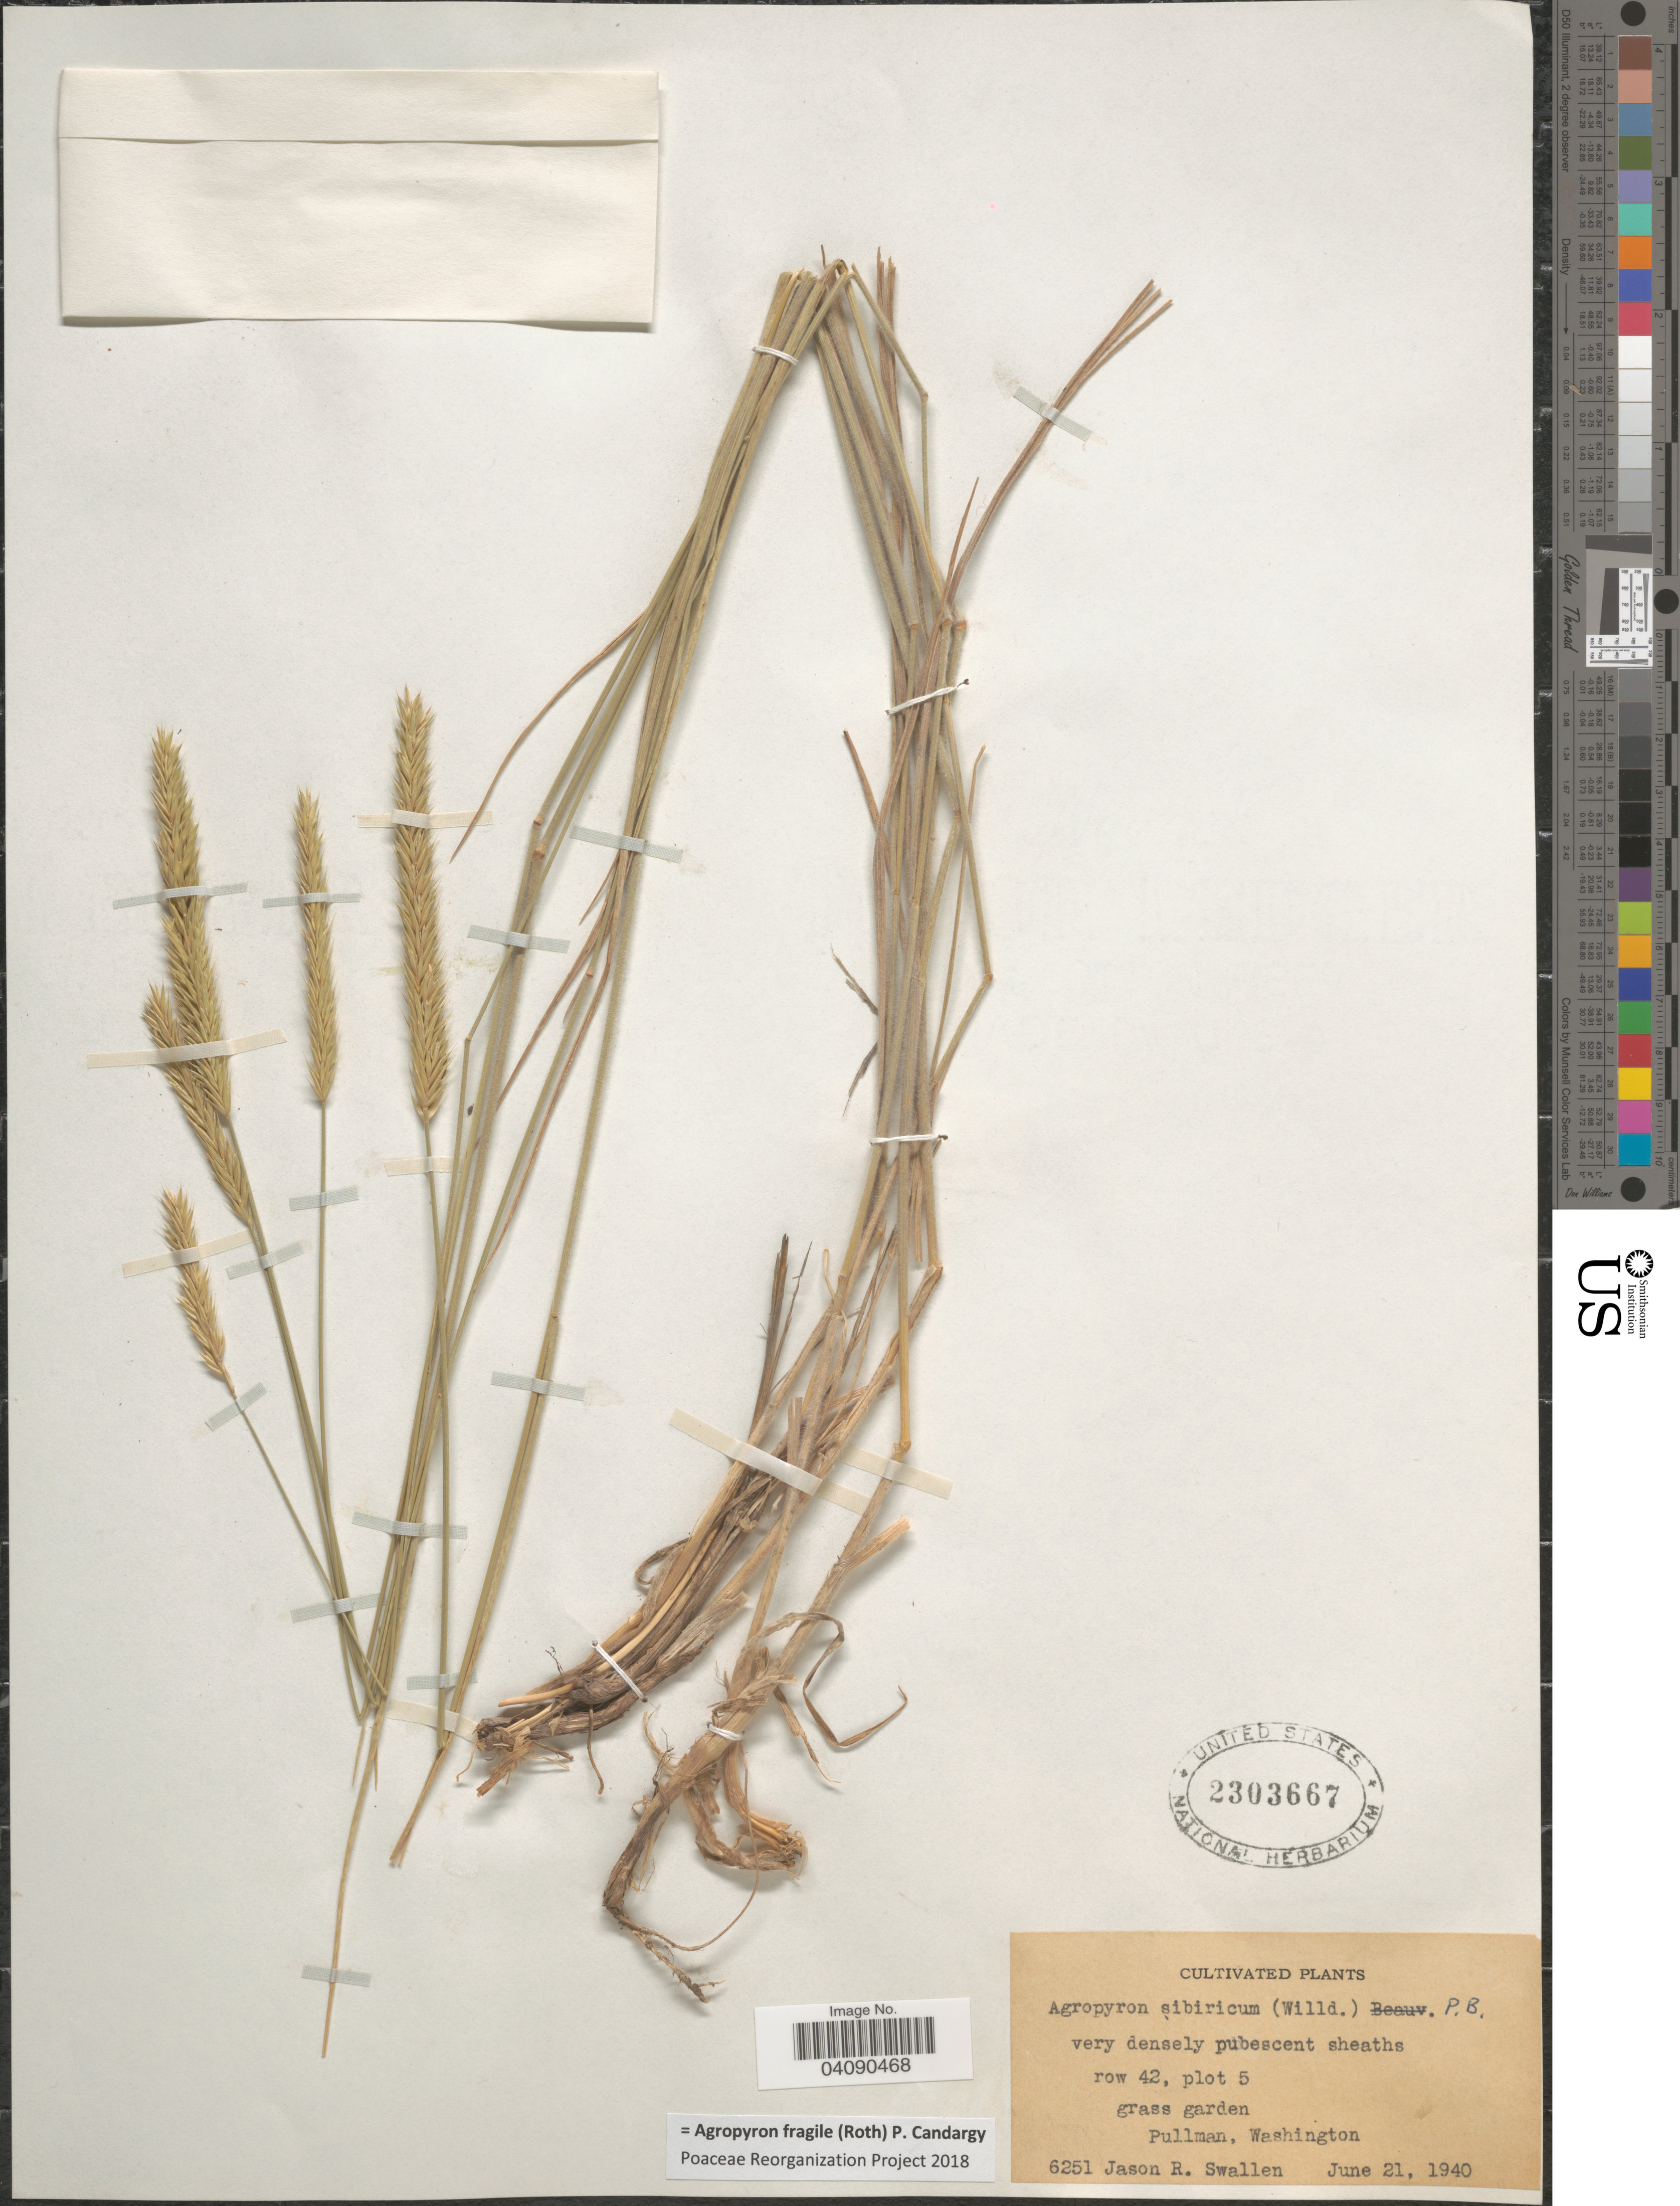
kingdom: Plantae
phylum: Tracheophyta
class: Liliopsida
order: Poales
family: Poaceae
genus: Agropyron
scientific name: Agropyron fragile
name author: (Roth) Candargy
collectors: J. R. Swallen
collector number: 6251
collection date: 1940-06-21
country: United States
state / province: Washington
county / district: Whitman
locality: Row 42, plot 5. Grass garden. Pullman.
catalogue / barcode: US 2303667